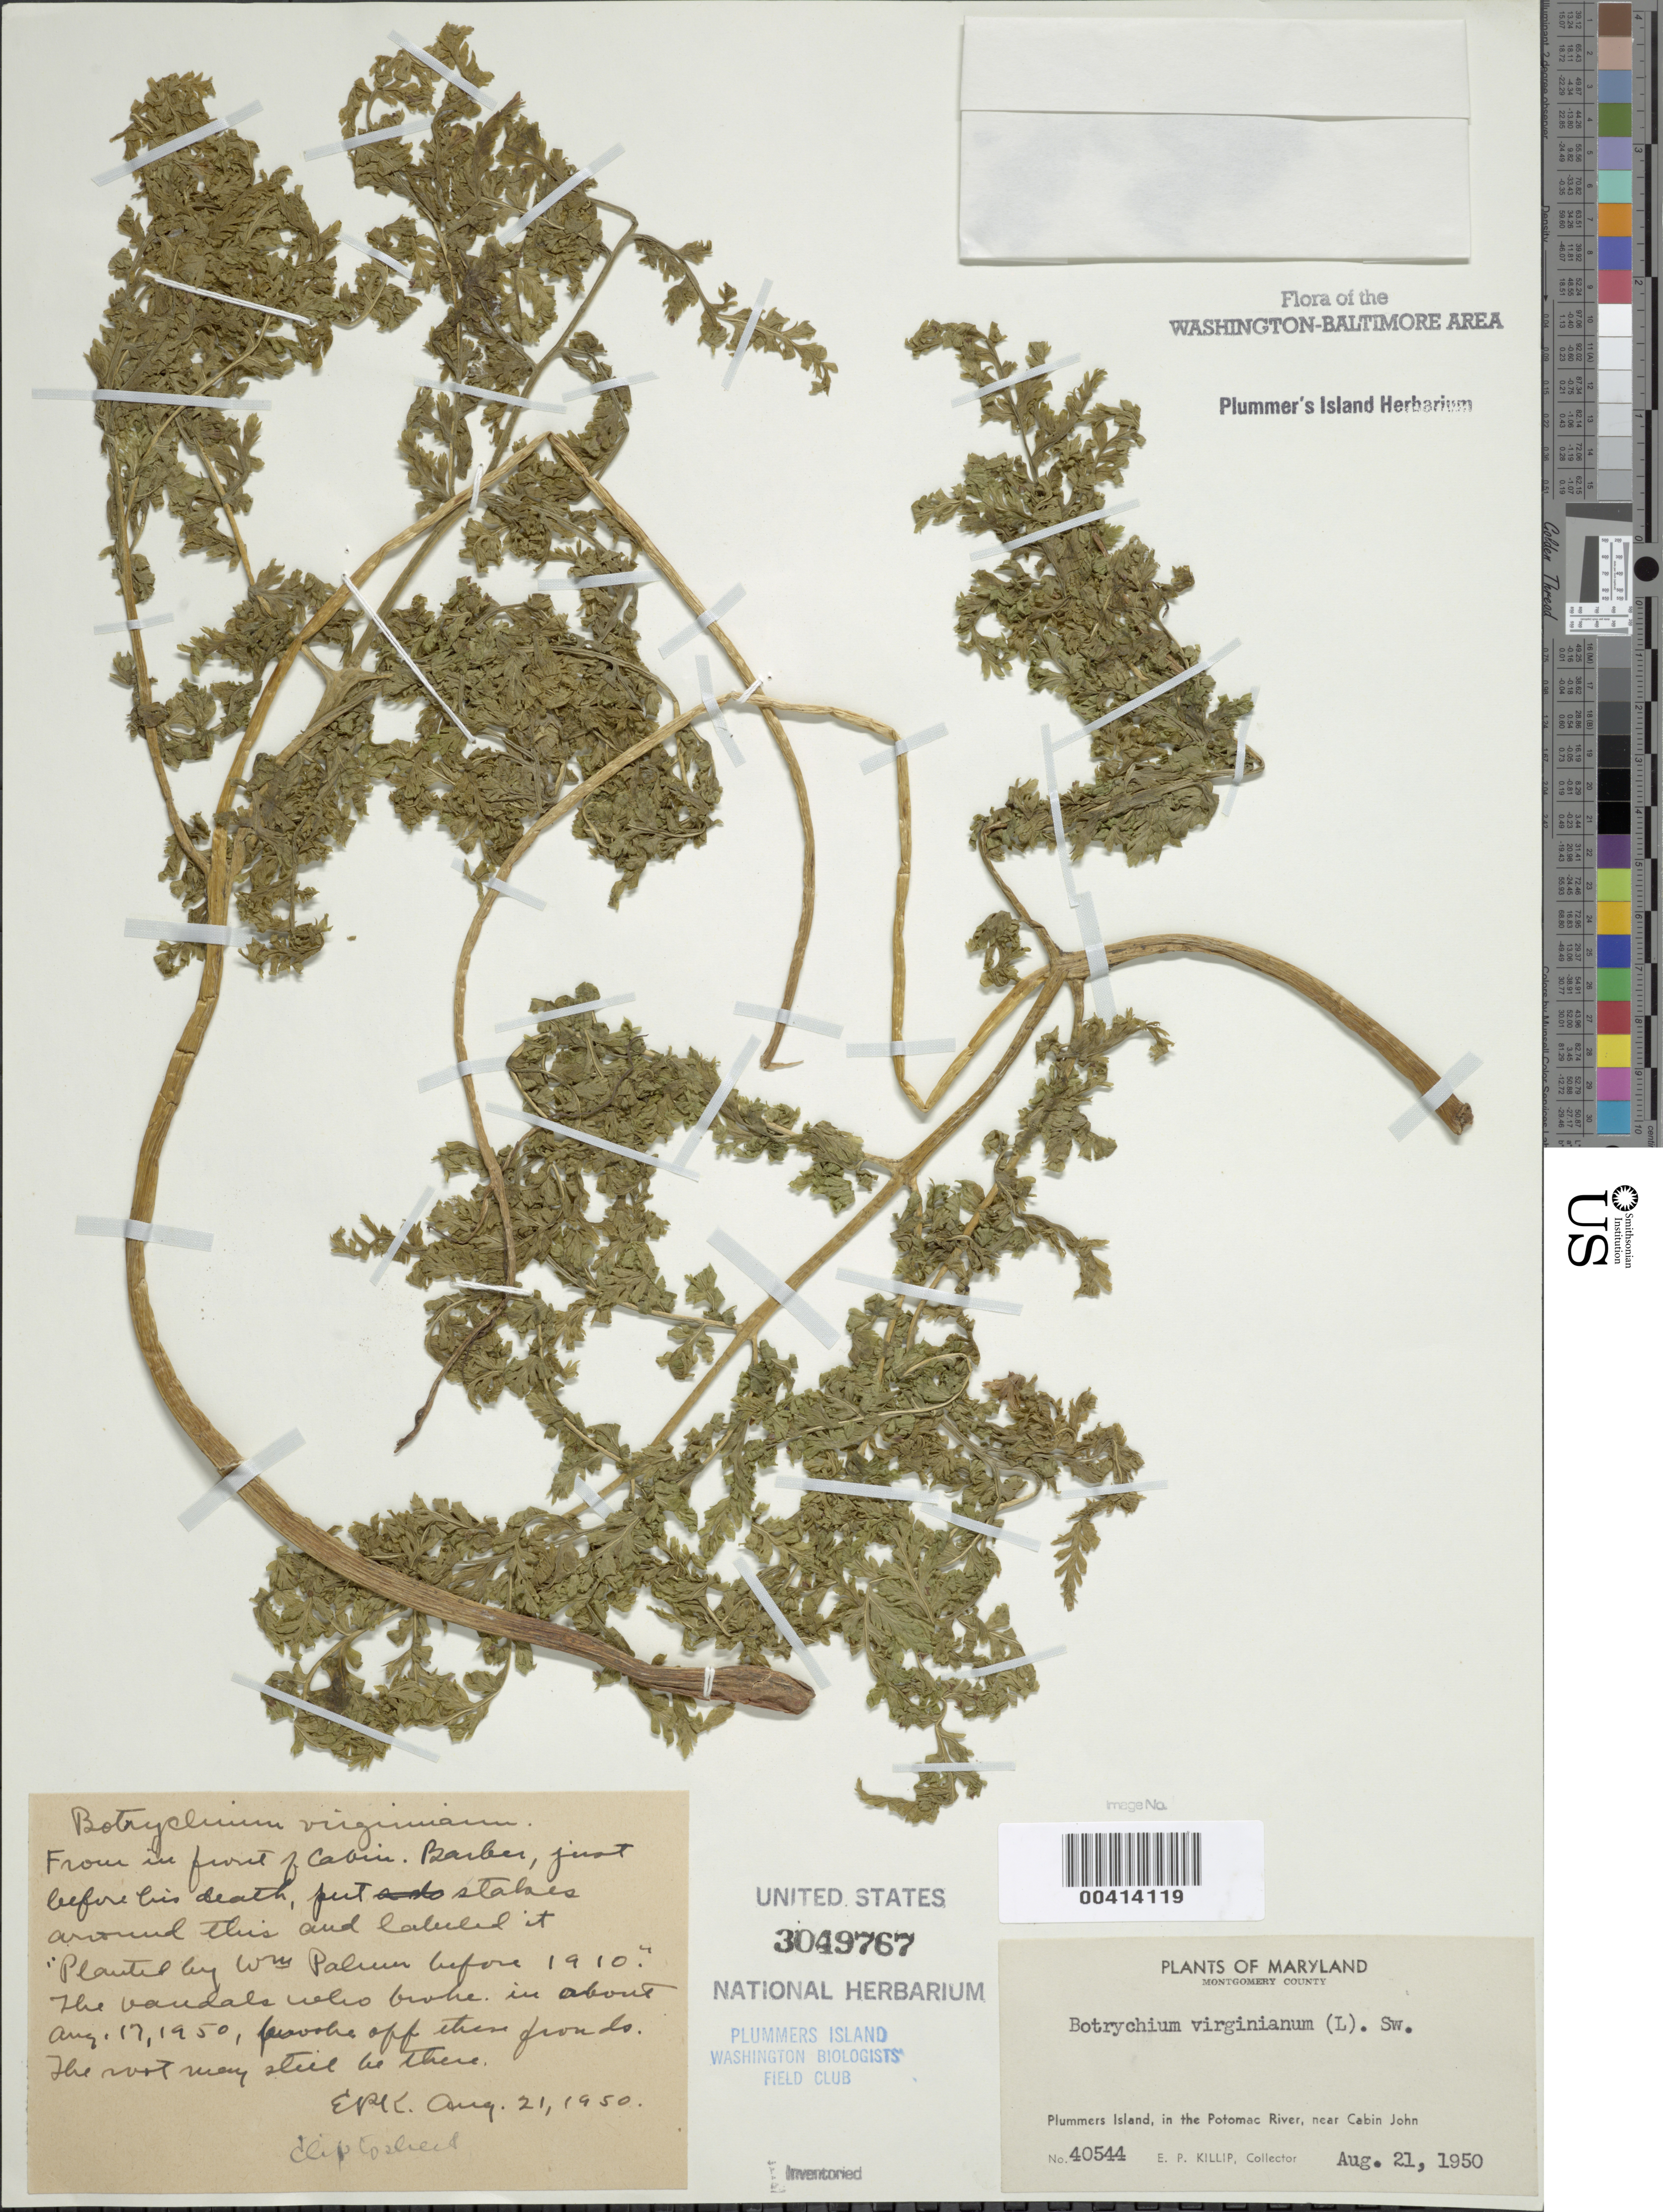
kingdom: Plantae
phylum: Tracheophyta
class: Polypodiopsida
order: Ophioglossales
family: Ophioglossaceae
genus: Botrychium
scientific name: Botrychium virginianum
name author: (L.) Sw.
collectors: E. P. Killip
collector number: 40544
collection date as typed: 21 Aug 1950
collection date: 1950-08-21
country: United States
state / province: Maryland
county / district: Montgomery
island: Plummers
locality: Plummer's Island; in front of Cabin C. & O. Canal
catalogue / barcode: US 3049767